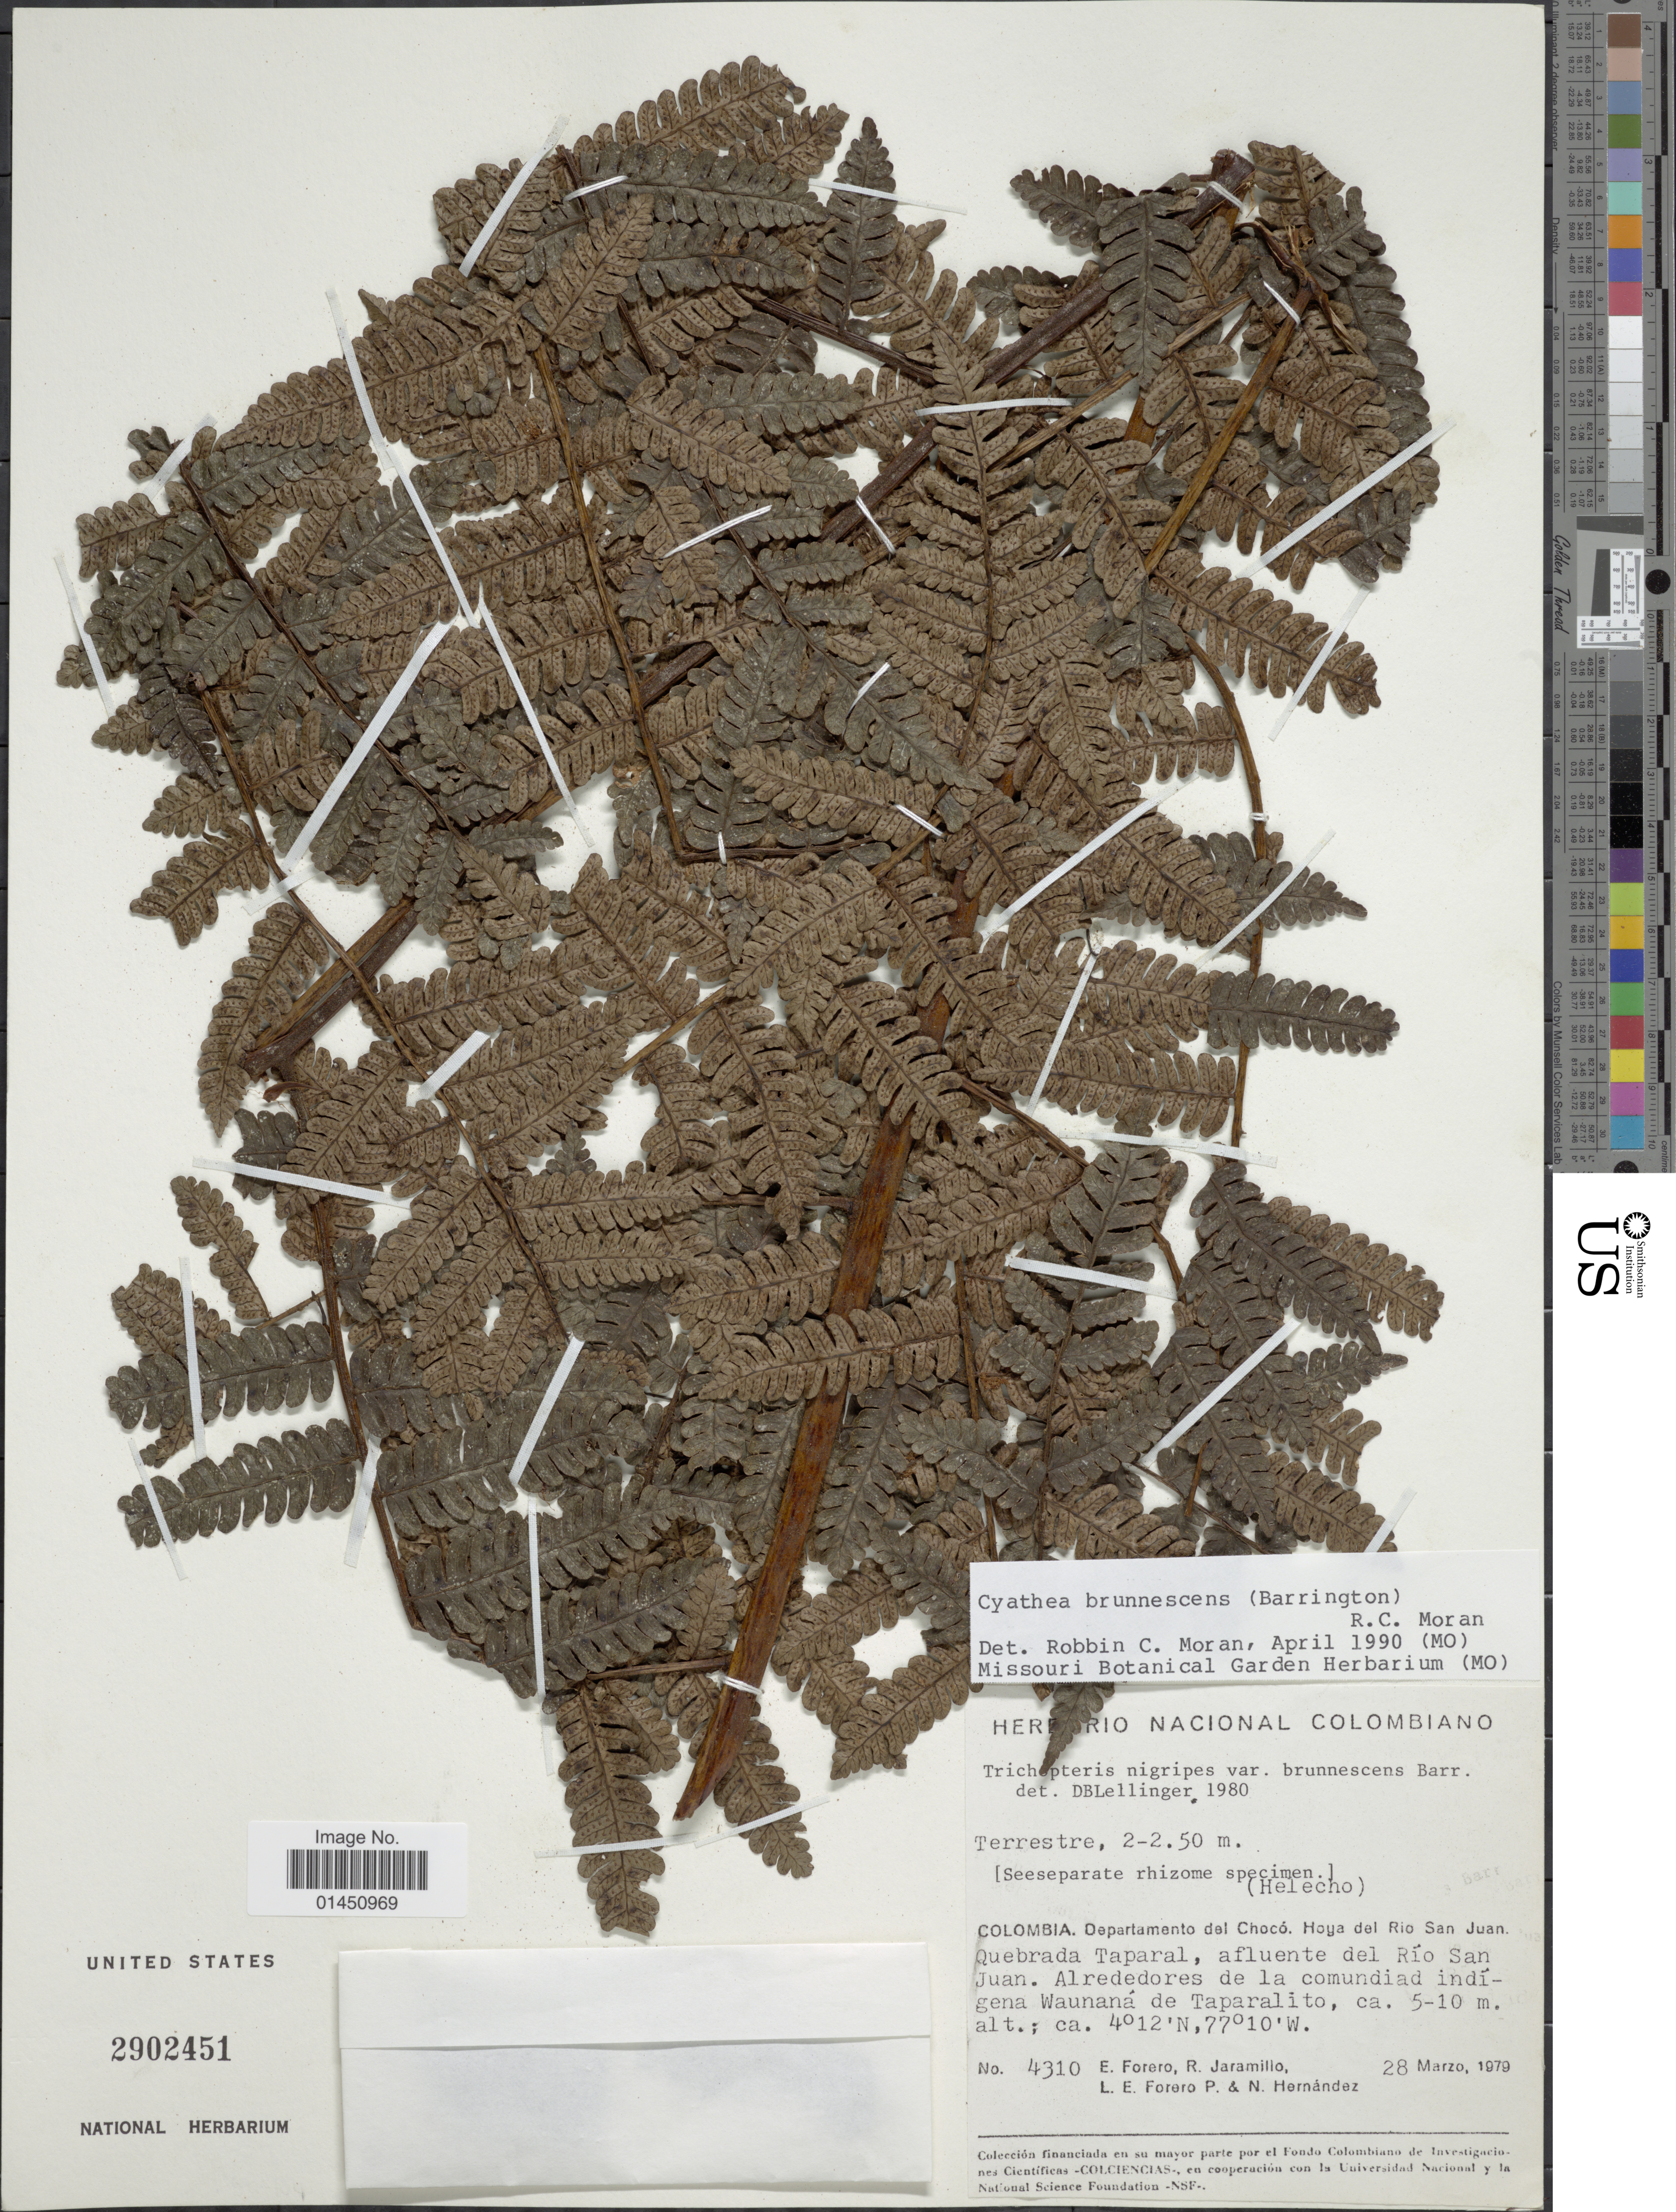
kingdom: Plantae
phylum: Tracheophyta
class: Polypodiopsida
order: Cyatheales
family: Cyatheaceae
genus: Cyathea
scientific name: Cyathea brunnescens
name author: (Barrington) R.C. Moran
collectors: E. Forero, R. Jaramillo M., L. E. Forero & N. Hernandez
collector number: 4310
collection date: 1979-03-28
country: Colombia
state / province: Chocó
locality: Hoya del Rio San Juan, Quebrada Taparal, afluente del Rio San Juan. Alrededores de la comundiad indigena Waunana de Taparalito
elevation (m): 5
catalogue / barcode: US 2902451